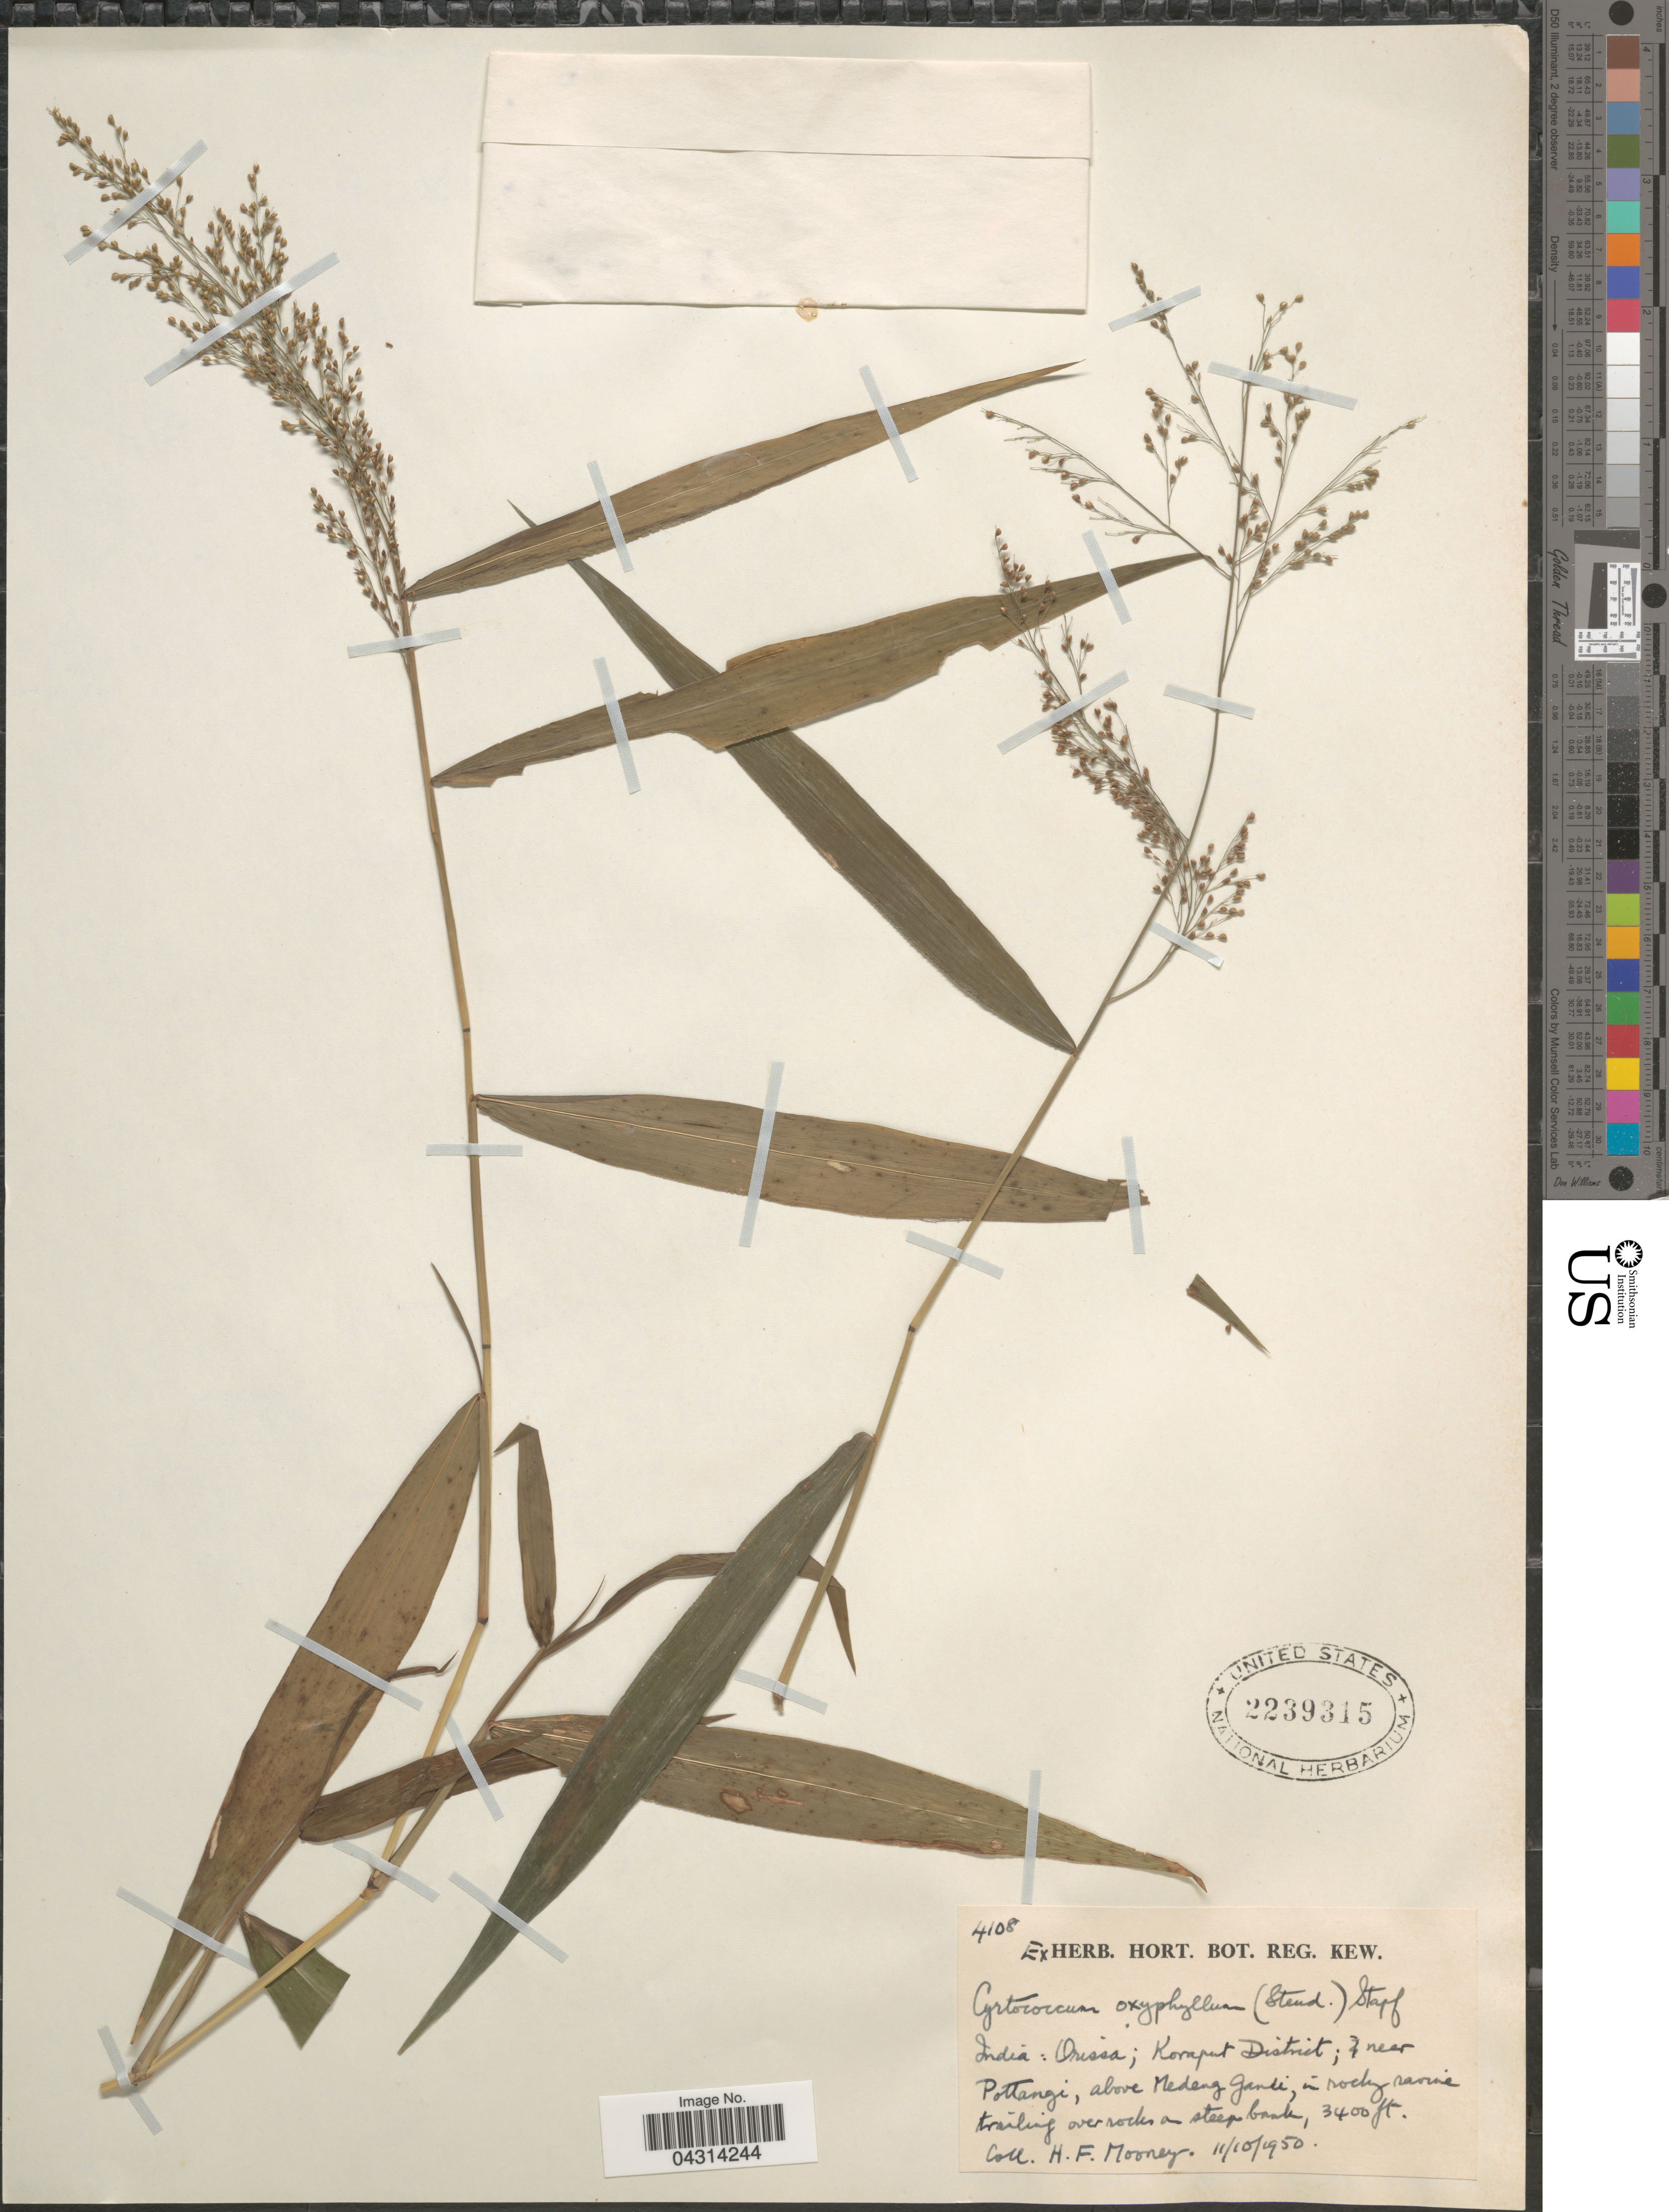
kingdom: Plantae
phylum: Tracheophyta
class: Liliopsida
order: Poales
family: Poaceae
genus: Cyrtococcum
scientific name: Cyrtococcum oxyphyllum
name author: (Steud.) Stapf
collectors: H. Mooney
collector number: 4108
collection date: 1950-10-11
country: India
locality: Orissa; Koraput District; near Pottangi, above Medeng Gandi, in rocky ravine traveling over rocks on steep bank.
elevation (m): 1036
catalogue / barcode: US 2239315